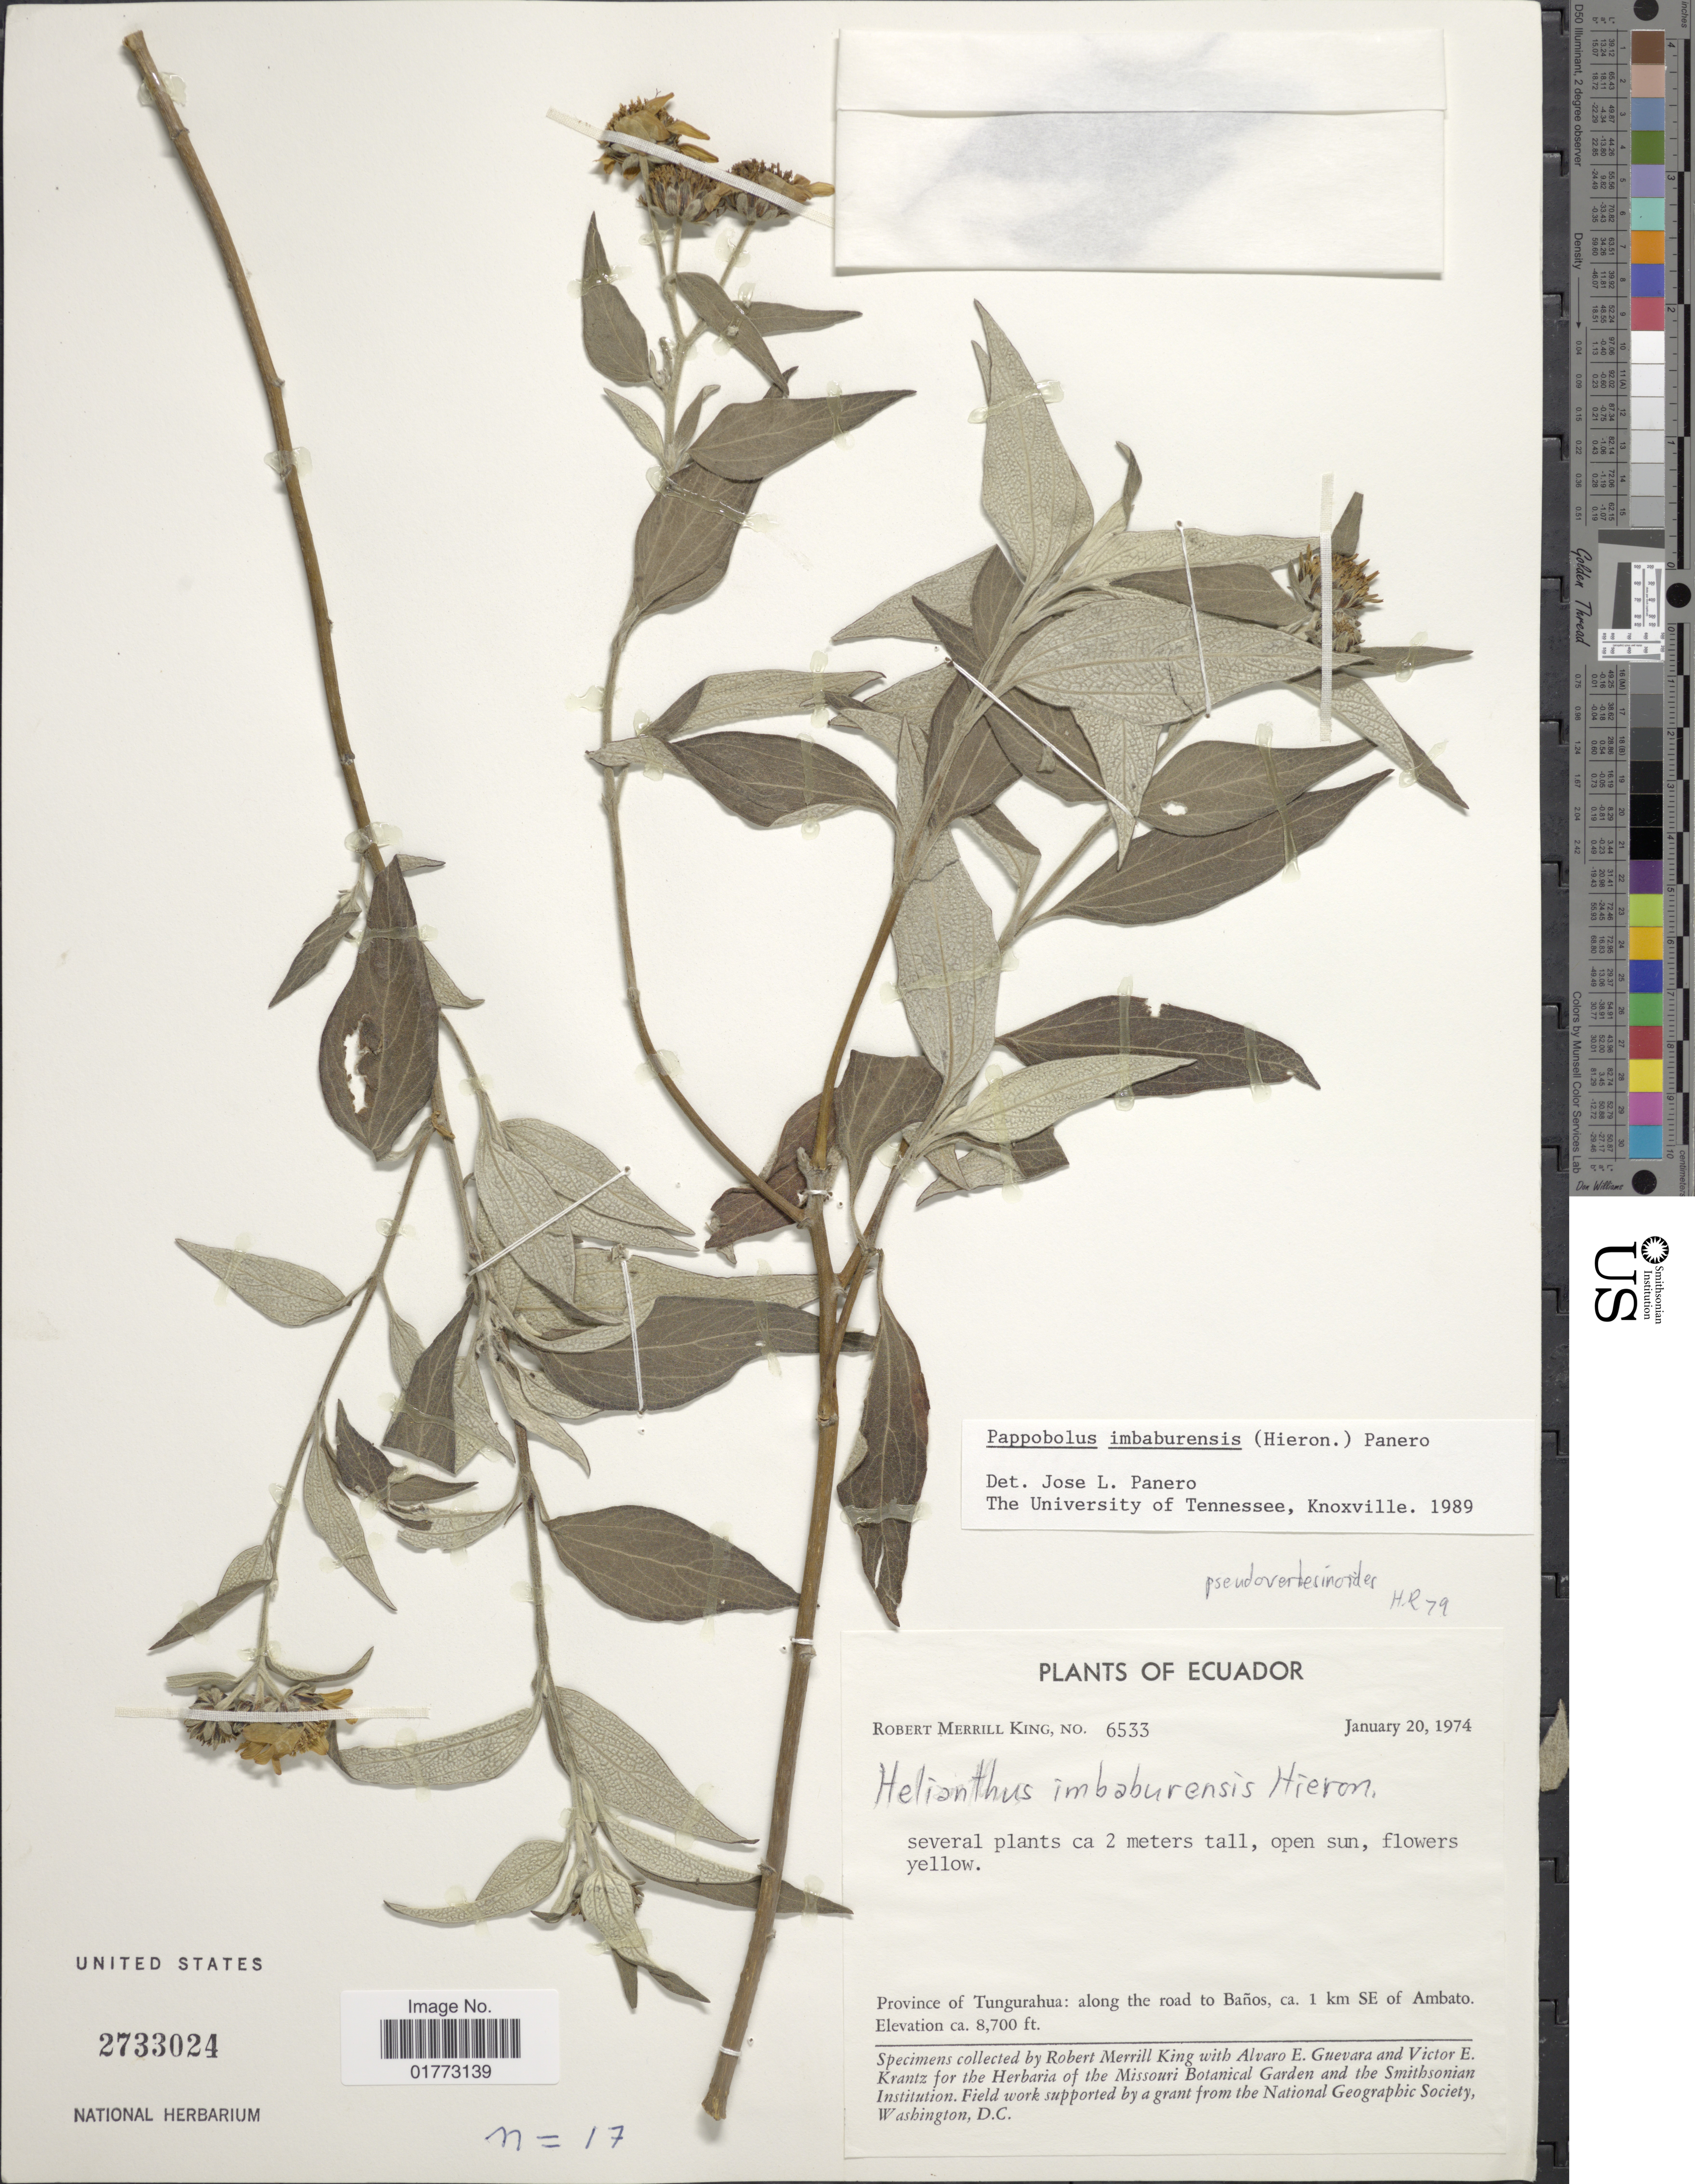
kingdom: Plantae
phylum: Tracheophyta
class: Magnoliopsida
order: Asterales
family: Asteraceae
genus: Pappobolus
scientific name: Pappobolus imbaburensis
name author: (Hieron.) Panero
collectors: R. M. King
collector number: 6533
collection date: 1974-01-20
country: Ecuador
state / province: Tungurahua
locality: Along the road to Banos, ca. 1 km SE of Ambato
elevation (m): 2652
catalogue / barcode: US 2733024